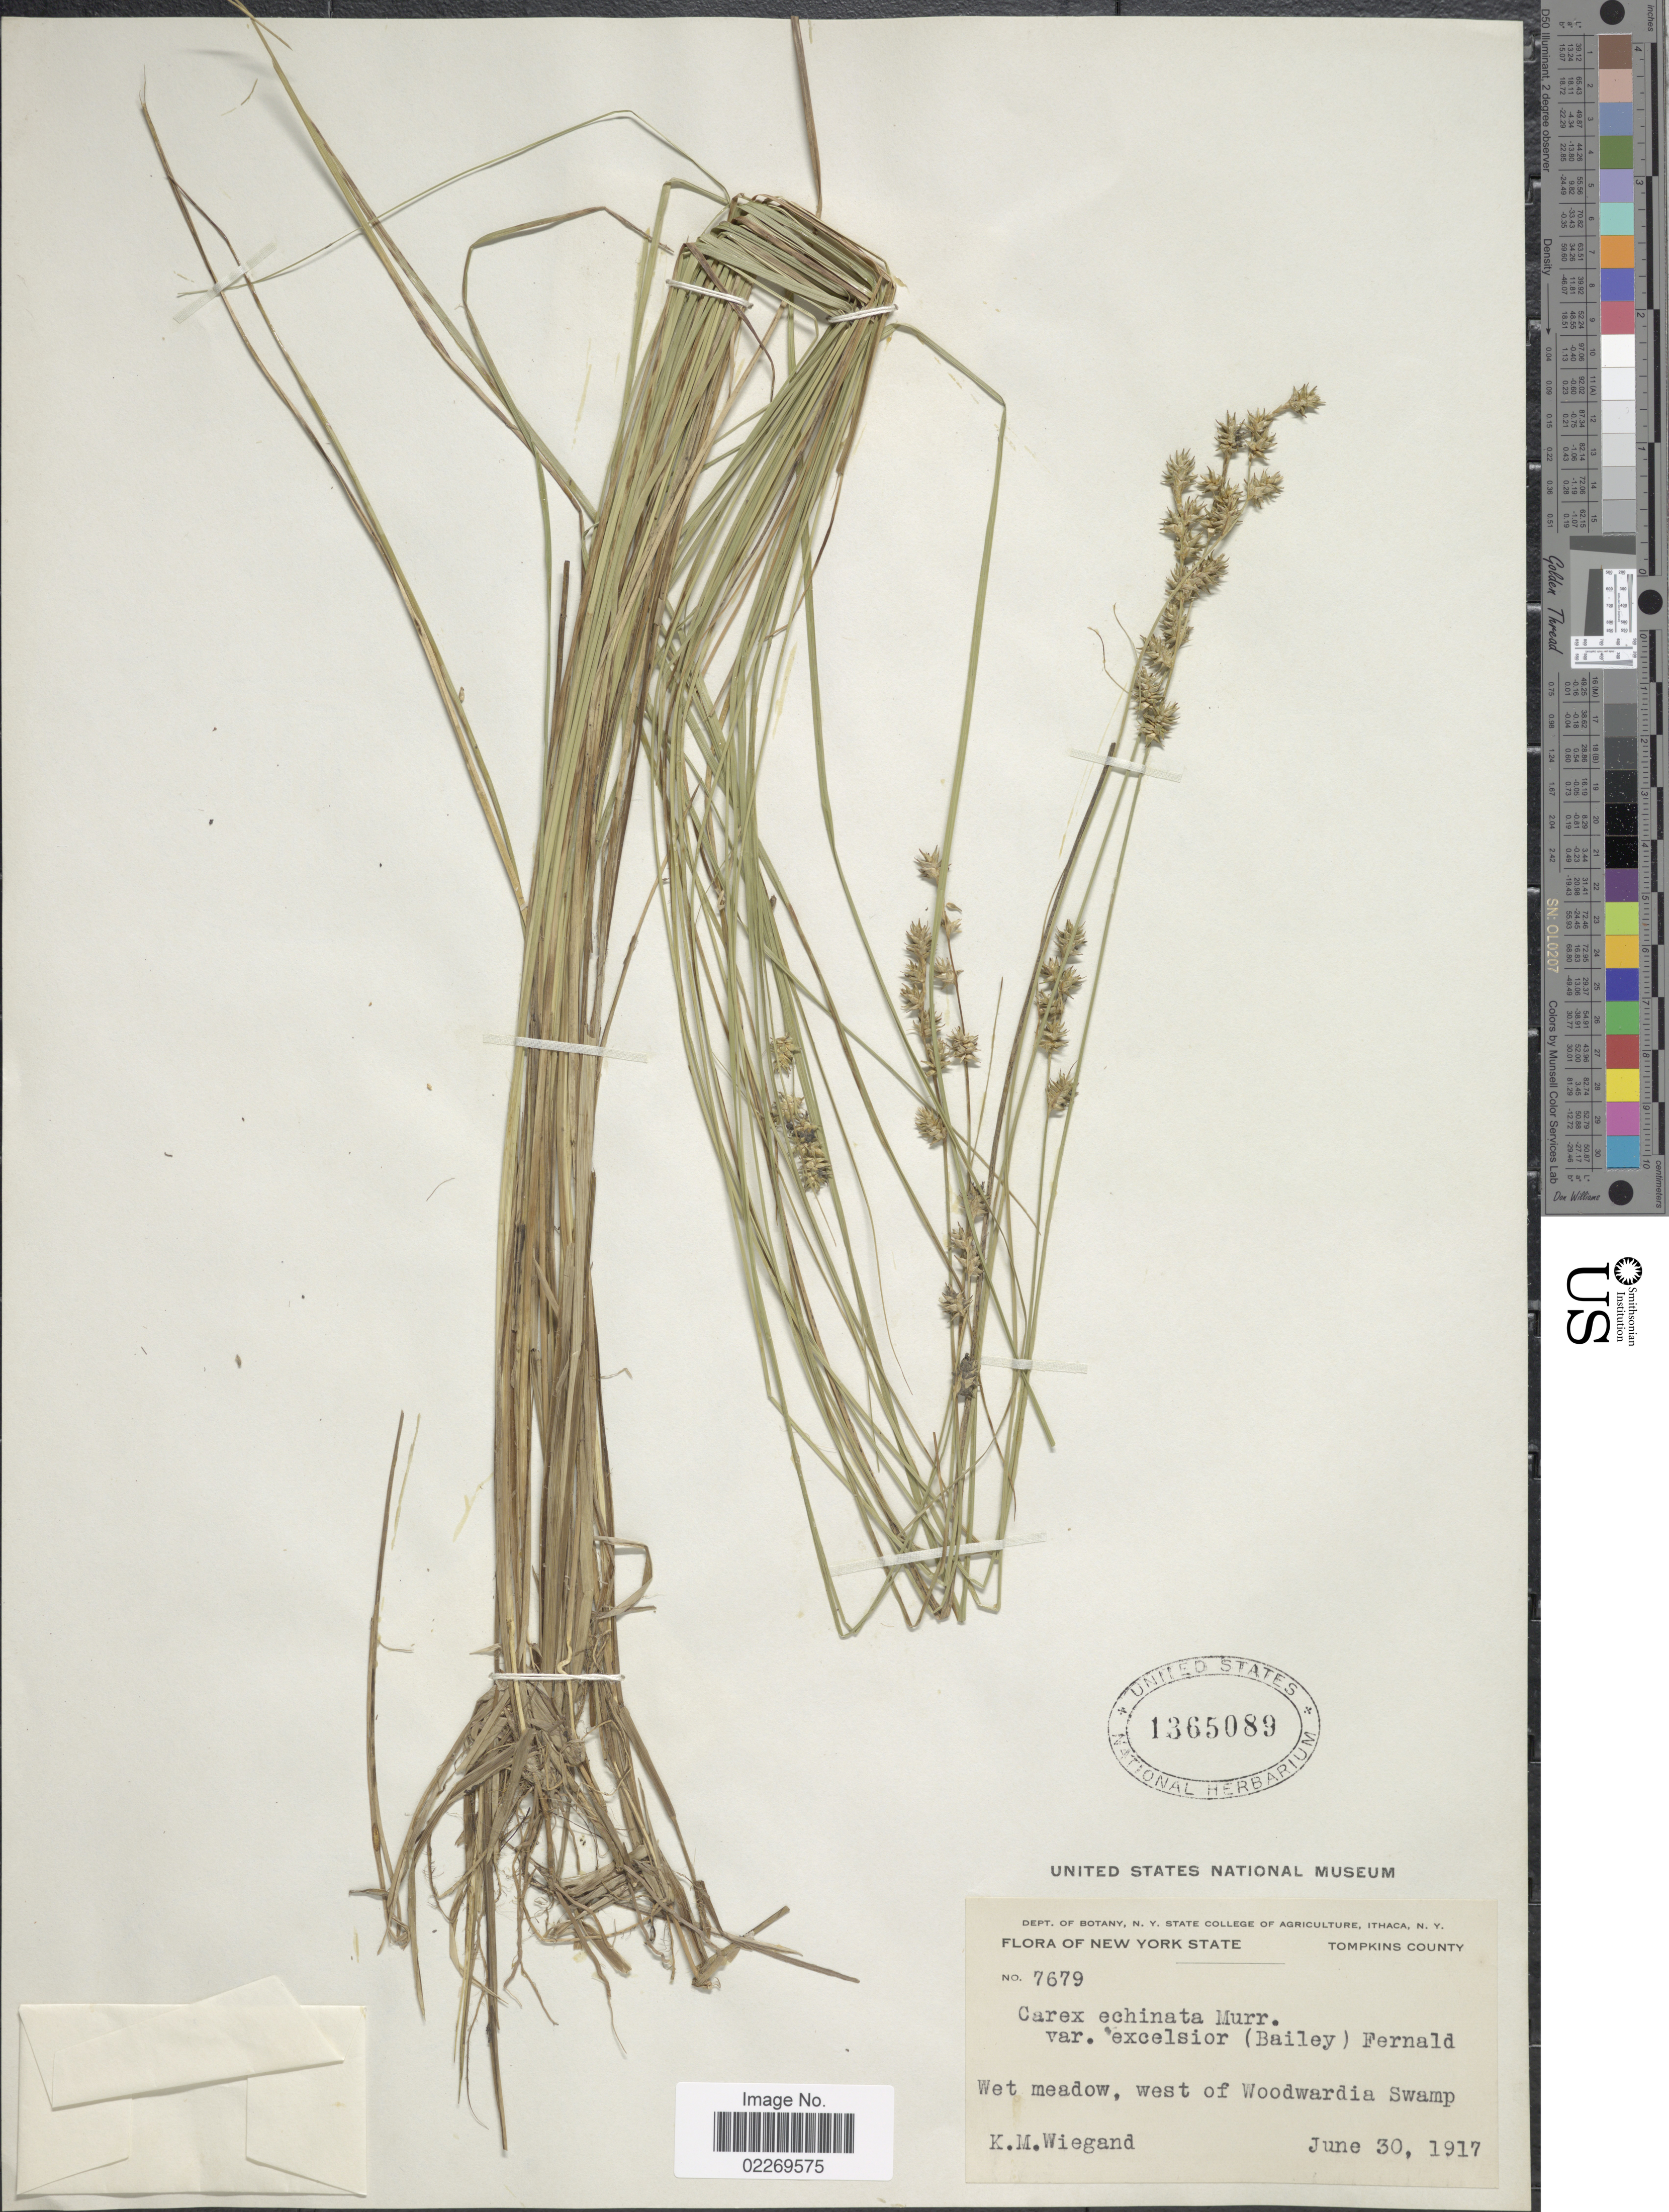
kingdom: Plantae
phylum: Tracheophyta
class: Liliopsida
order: Poales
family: Cyperaceae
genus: Carex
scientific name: Carex echinata subsp. echinata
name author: Murray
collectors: K. M. Wiegand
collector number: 7679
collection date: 1917-06-30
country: United States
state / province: New York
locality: Tompkins County, West of Woodwardia Swamp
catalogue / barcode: US 1365089